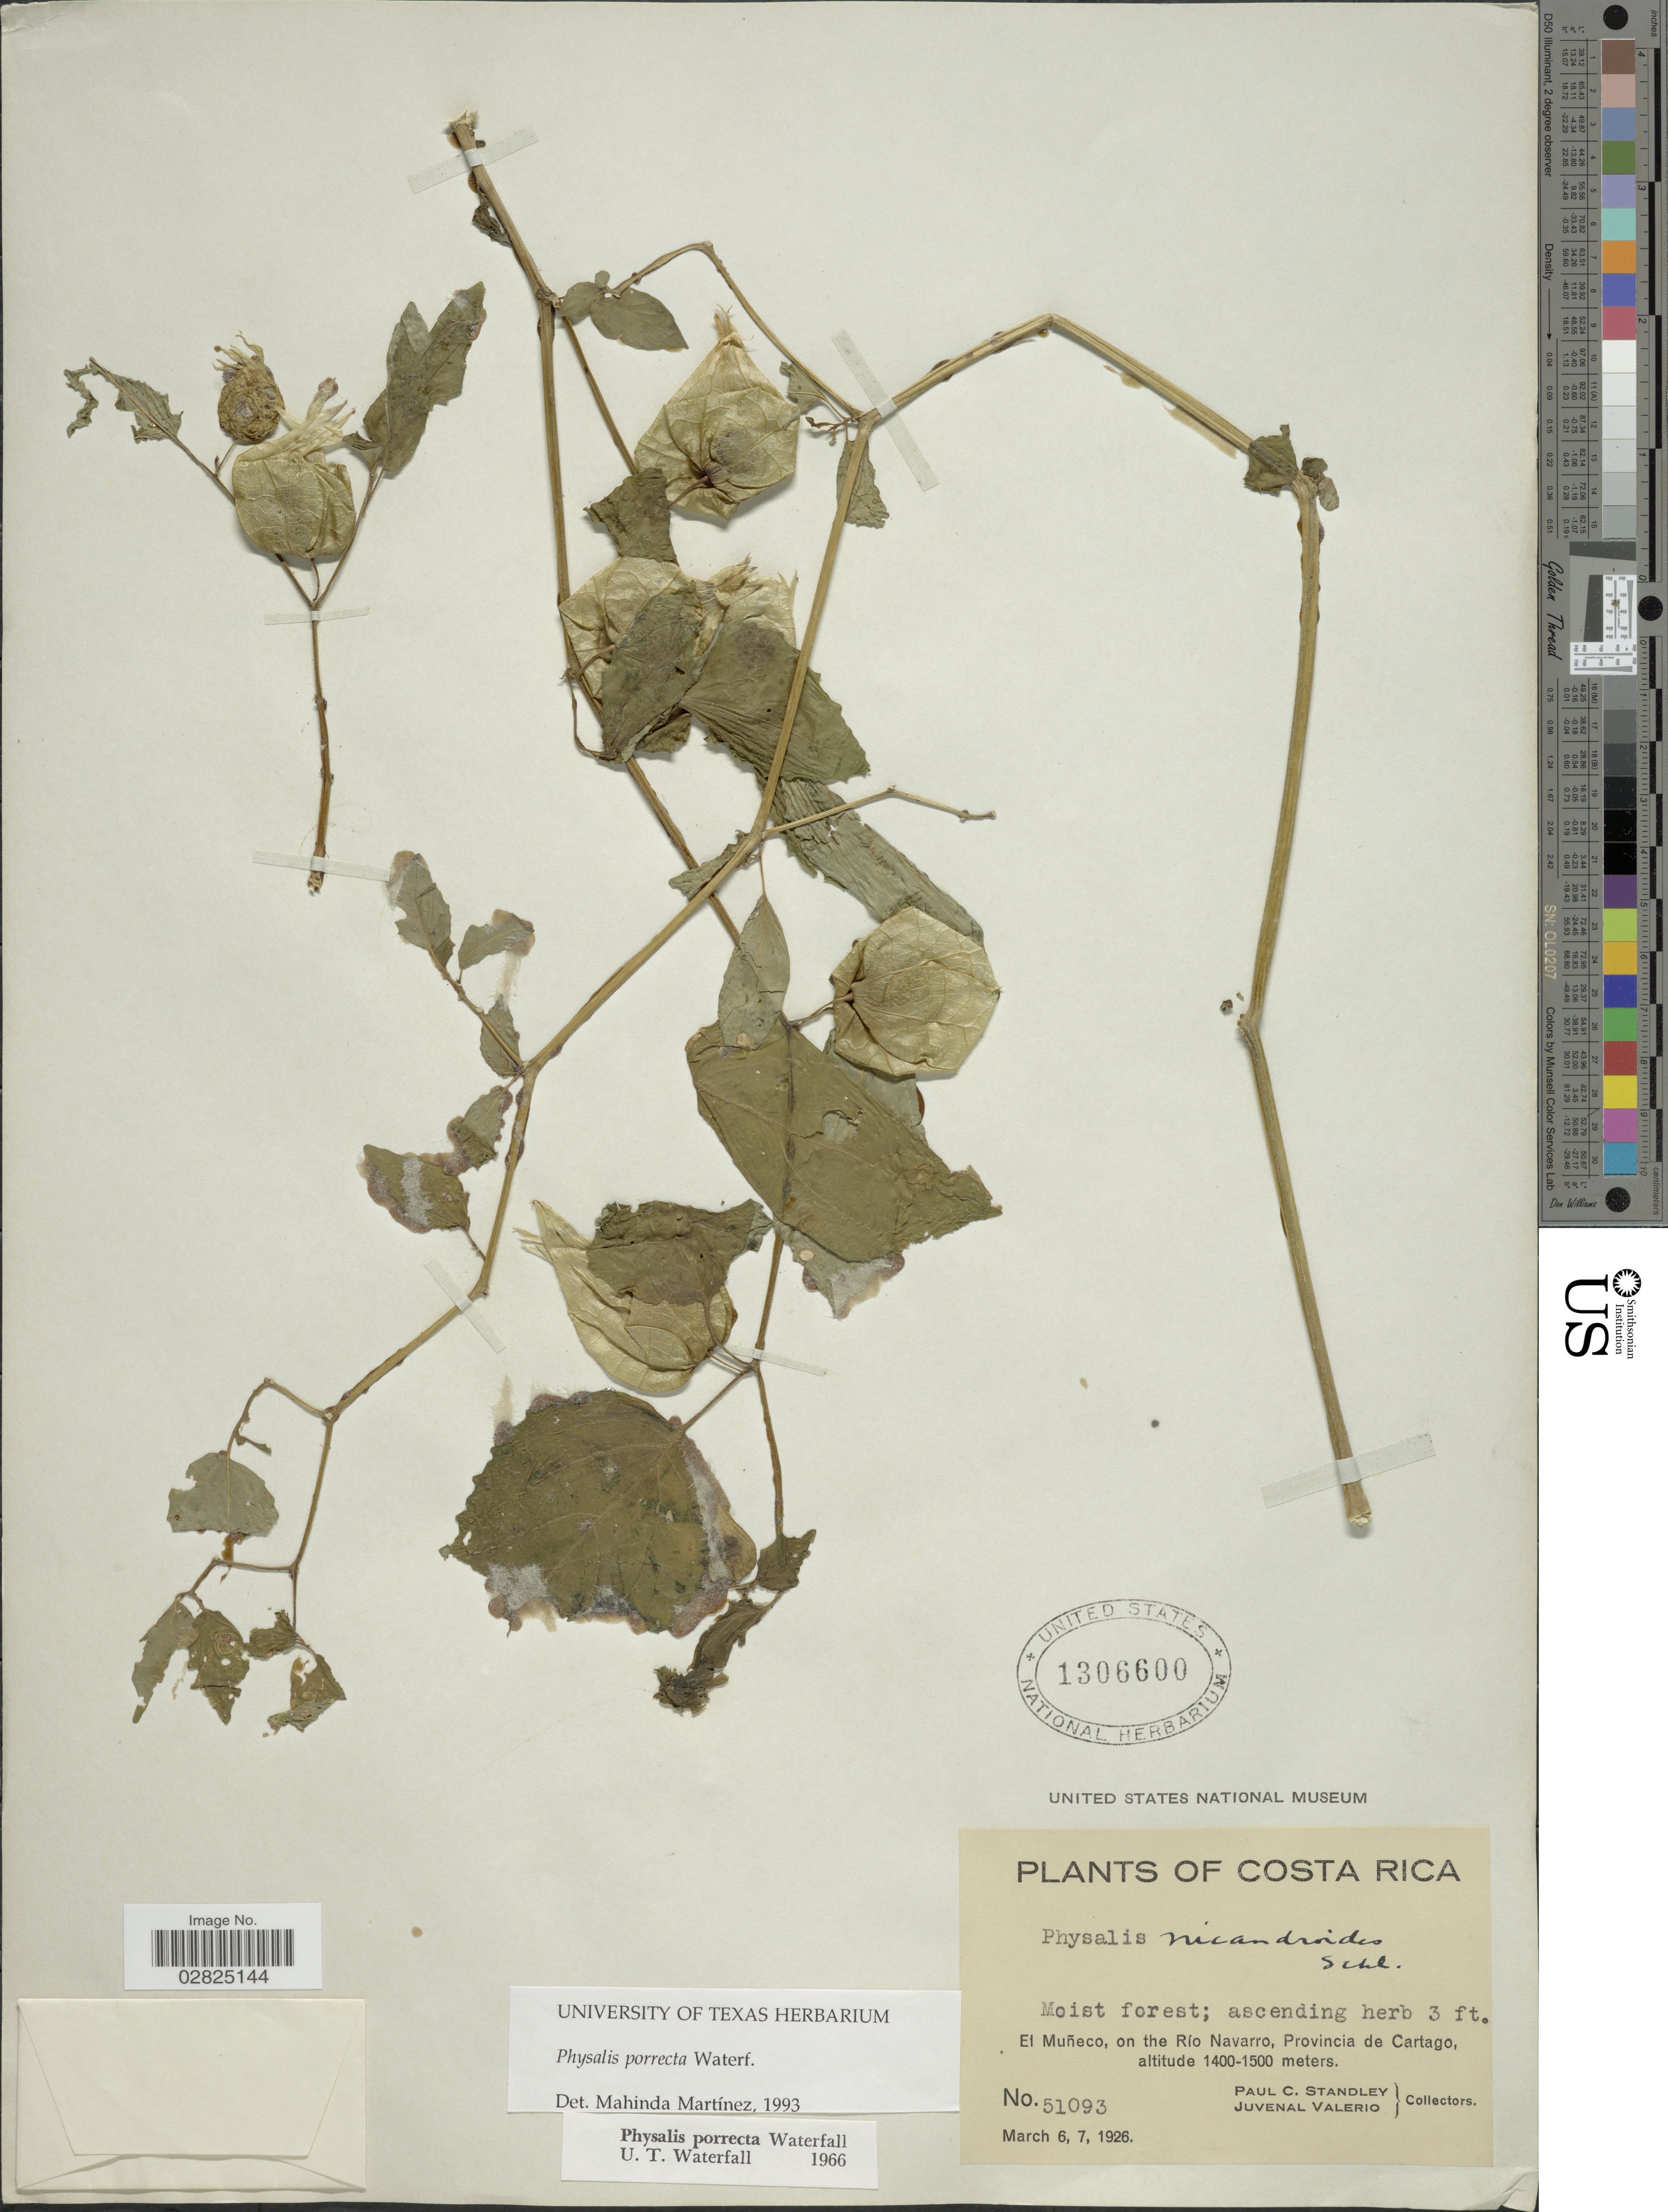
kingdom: Plantae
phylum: Tracheophyta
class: Magnoliopsida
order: Solanales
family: Solanaceae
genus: Physalis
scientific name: Physalis porrecta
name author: Waterf.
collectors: P. C. Standley & J. Valerio R.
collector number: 51093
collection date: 1926-03-06/1926-03-07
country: Costa Rica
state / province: Cartago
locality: El Muñeco, on the Rio Navarro, Provincia de Cartago.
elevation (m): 1400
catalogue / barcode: US 1306600